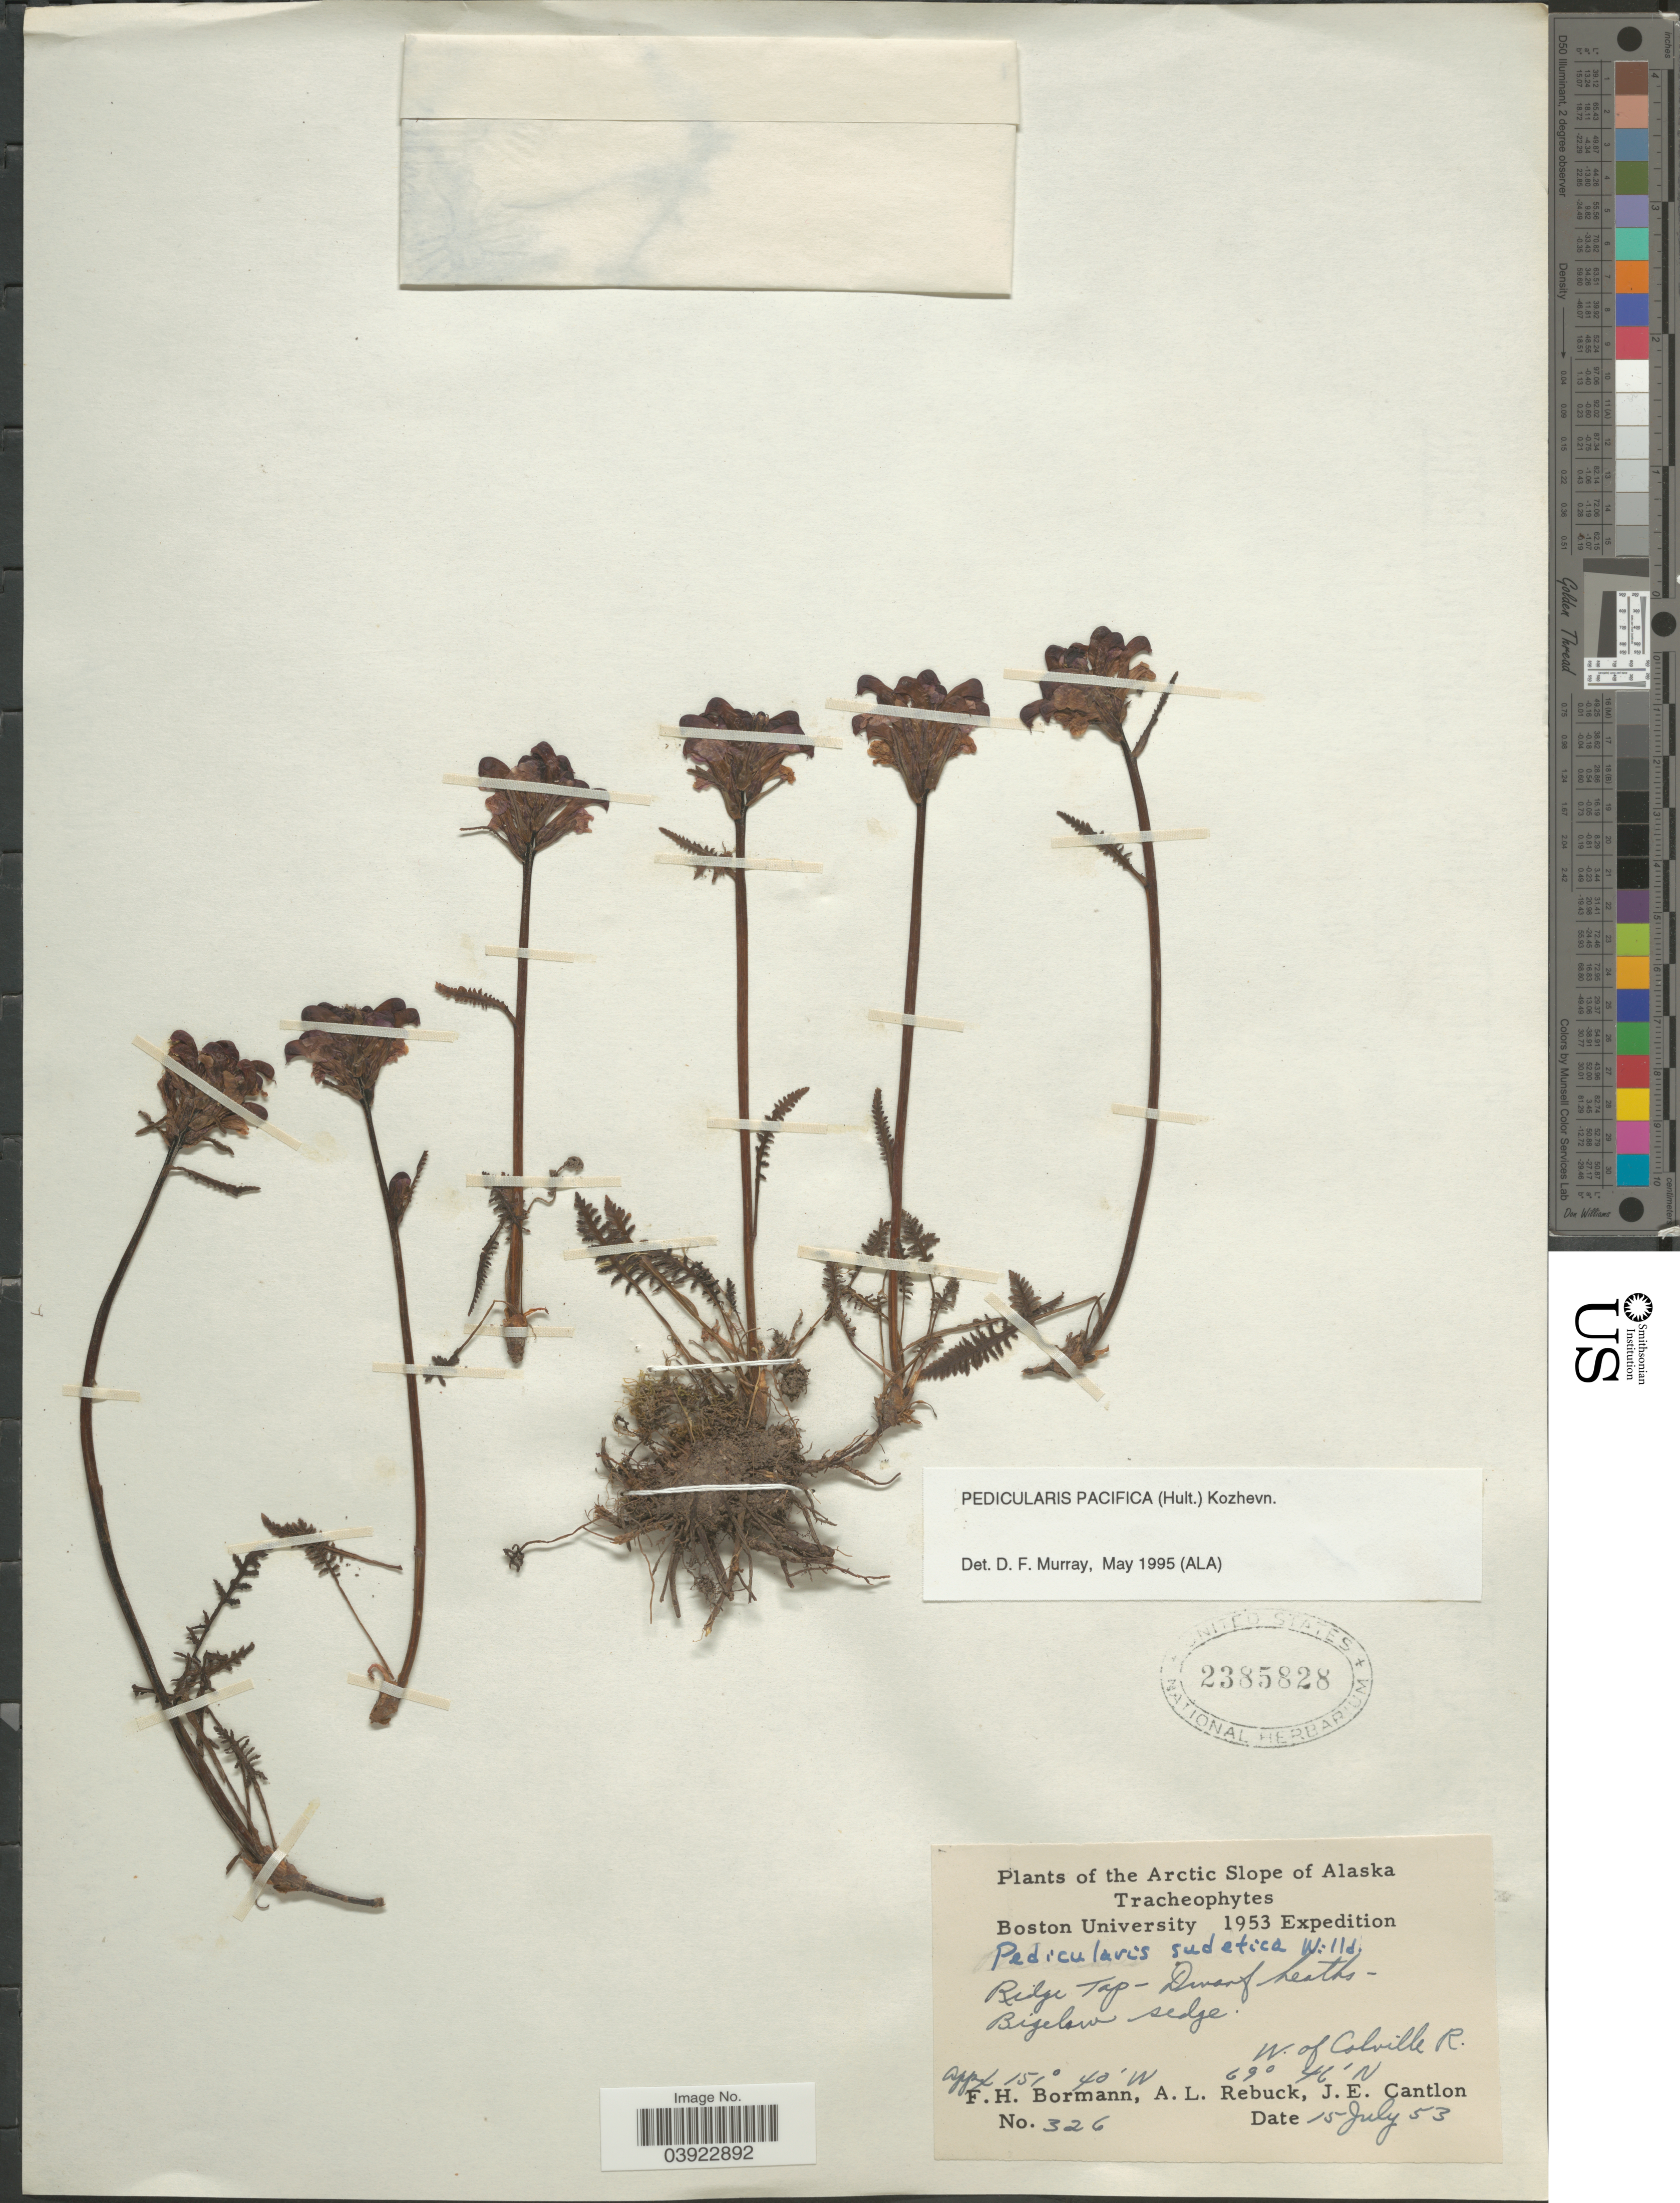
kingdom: Plantae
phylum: Tracheophyta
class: Magnoliopsida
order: Lamiales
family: Orobanchaceae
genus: Pedicularis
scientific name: Pedicularis pacifica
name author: (Hultén) Kozhevn.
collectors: F. Bormann, A. Rebuck & J. Cantlon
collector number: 326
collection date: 1953-07-15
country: United States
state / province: Alaska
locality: The Arctic Slope of Alaska. Ridge Tap - Dwarf heaths - Bigelow sedge. W. of Colville R.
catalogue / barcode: US 2385828